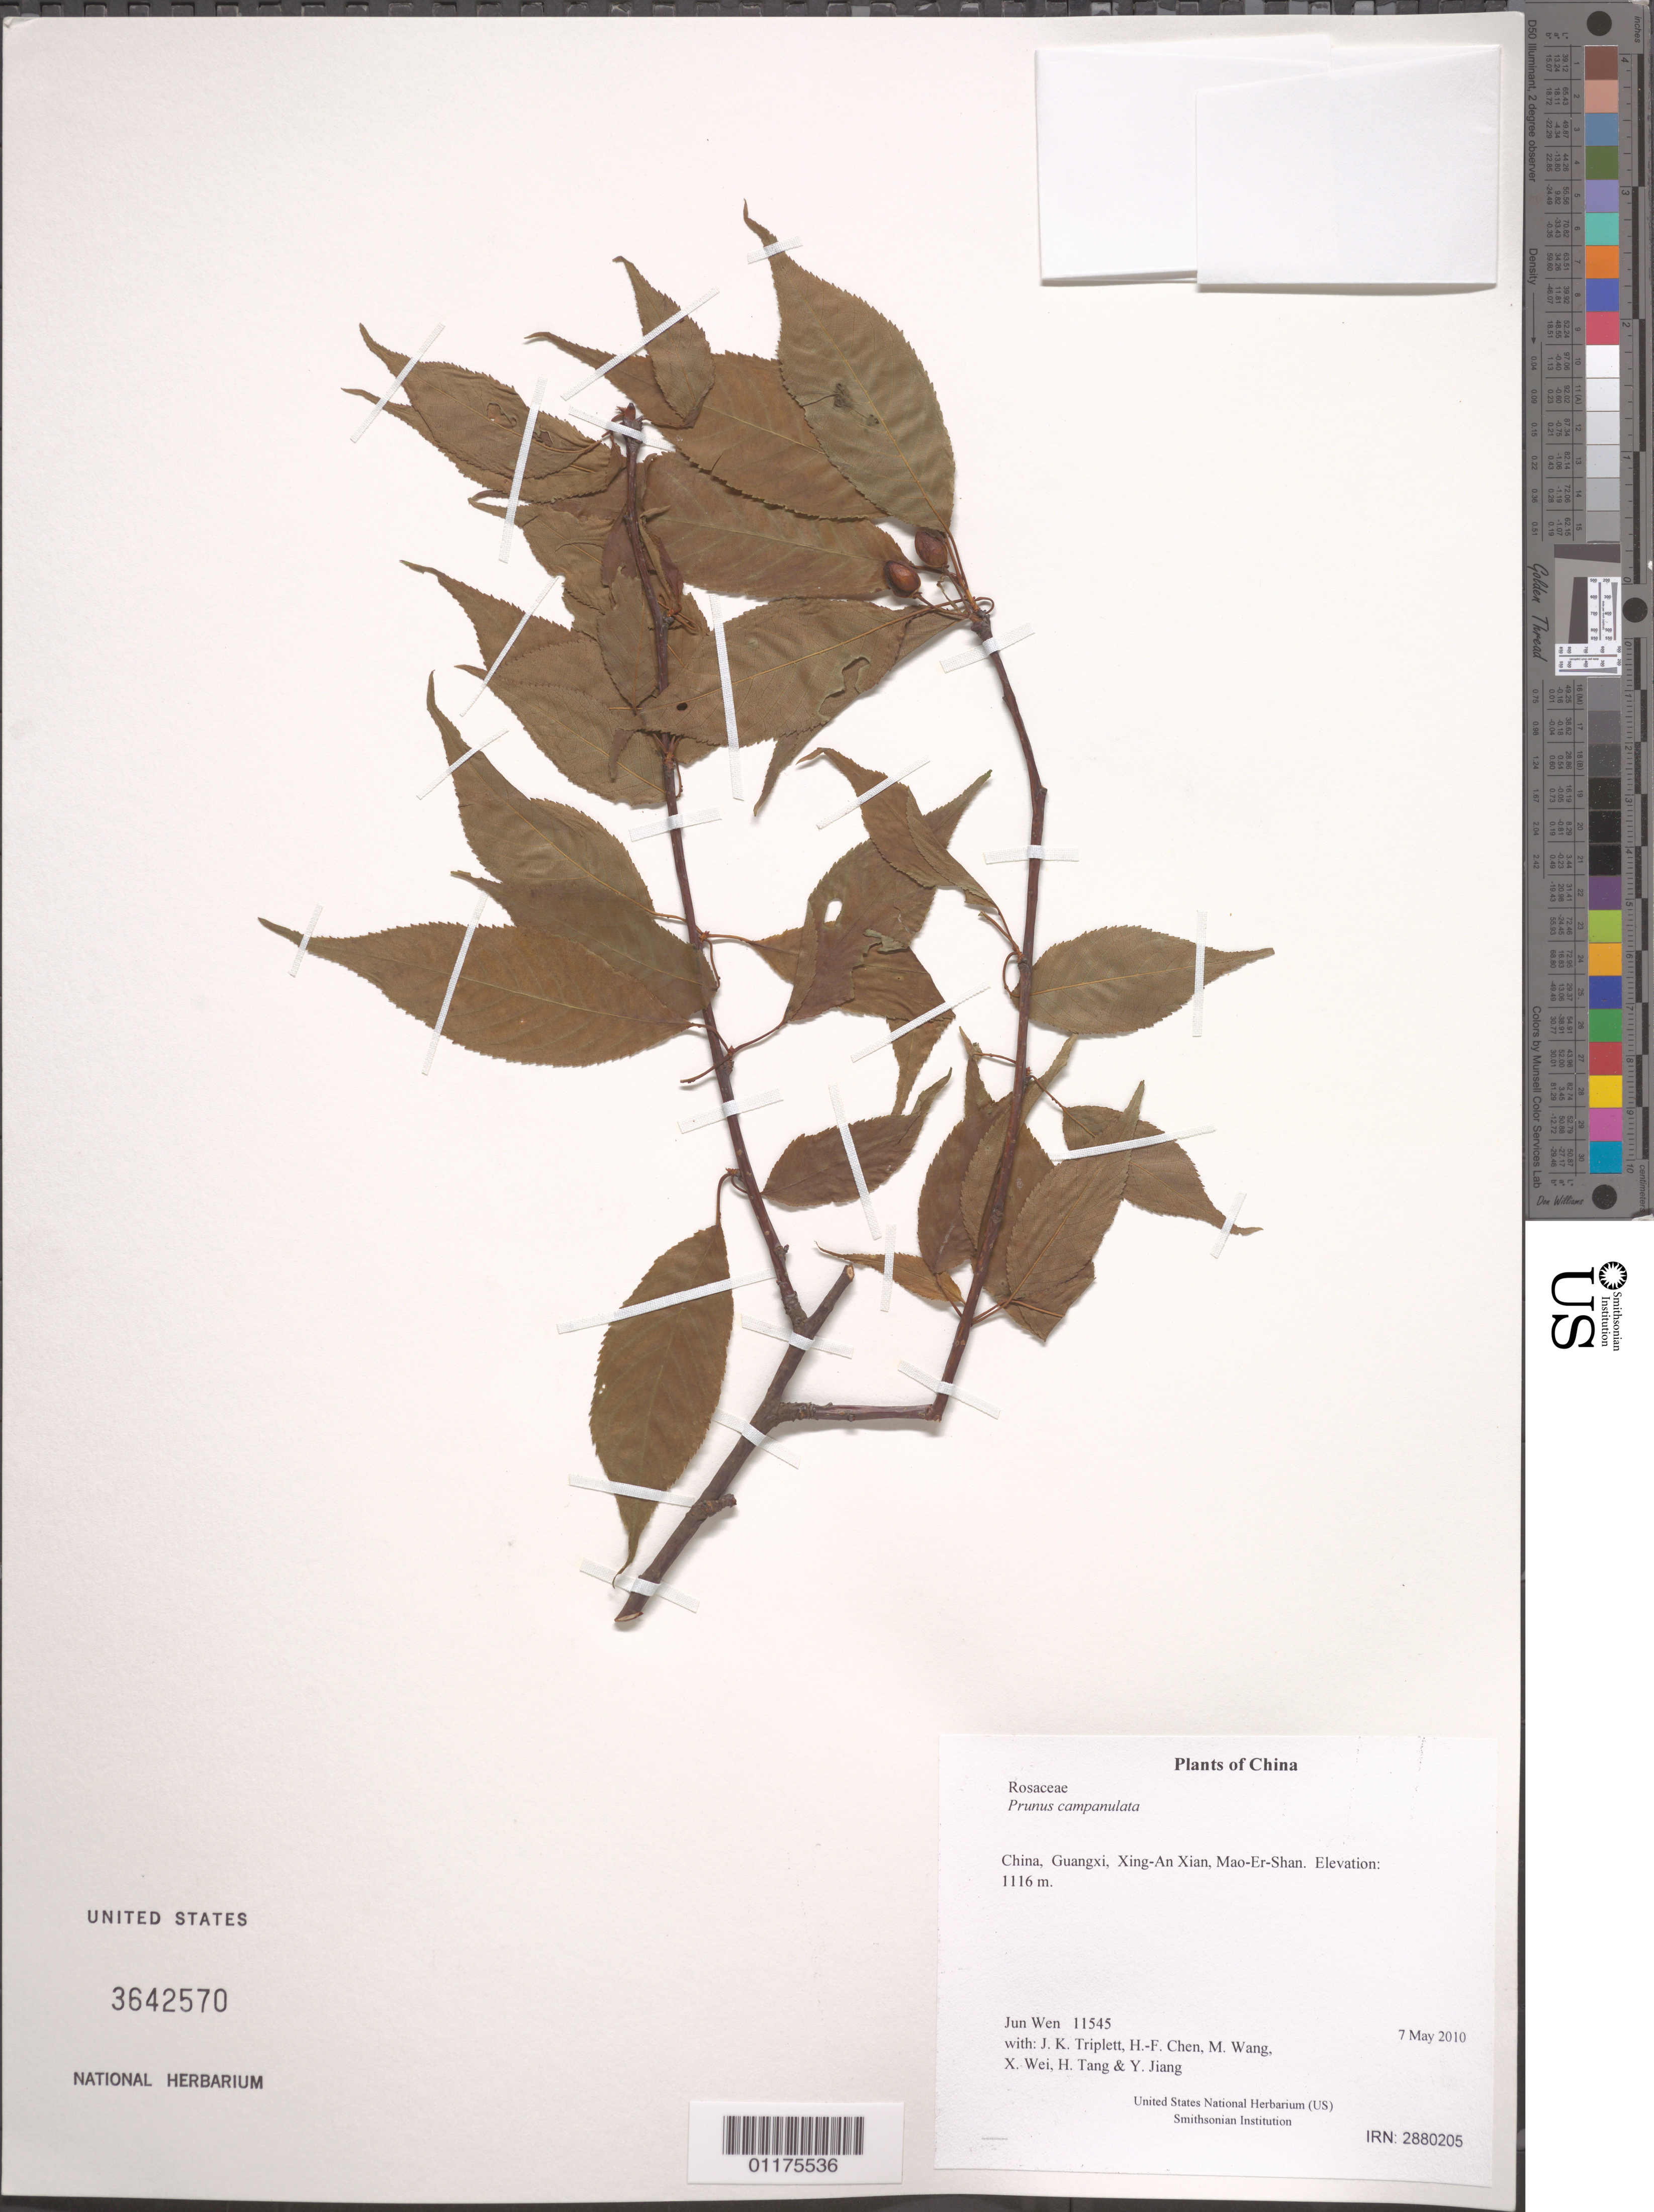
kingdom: Plantae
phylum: Tracheophyta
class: Magnoliopsida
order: Rosales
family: Rosaceae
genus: Prunus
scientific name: Prunus campanulata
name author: Maxim.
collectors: J. Wen, J. K. Triplett, H.-F. Chen, M. Wang, X. Wei, H. Tang & Y. Jiang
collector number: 11545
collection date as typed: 7 May 2010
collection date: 2010-05-07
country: China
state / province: Guangxi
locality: Xing-An Xian, Mao-Er-Shan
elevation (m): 1116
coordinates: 25 52.881 N, 110 29.429 E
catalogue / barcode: US 3642570